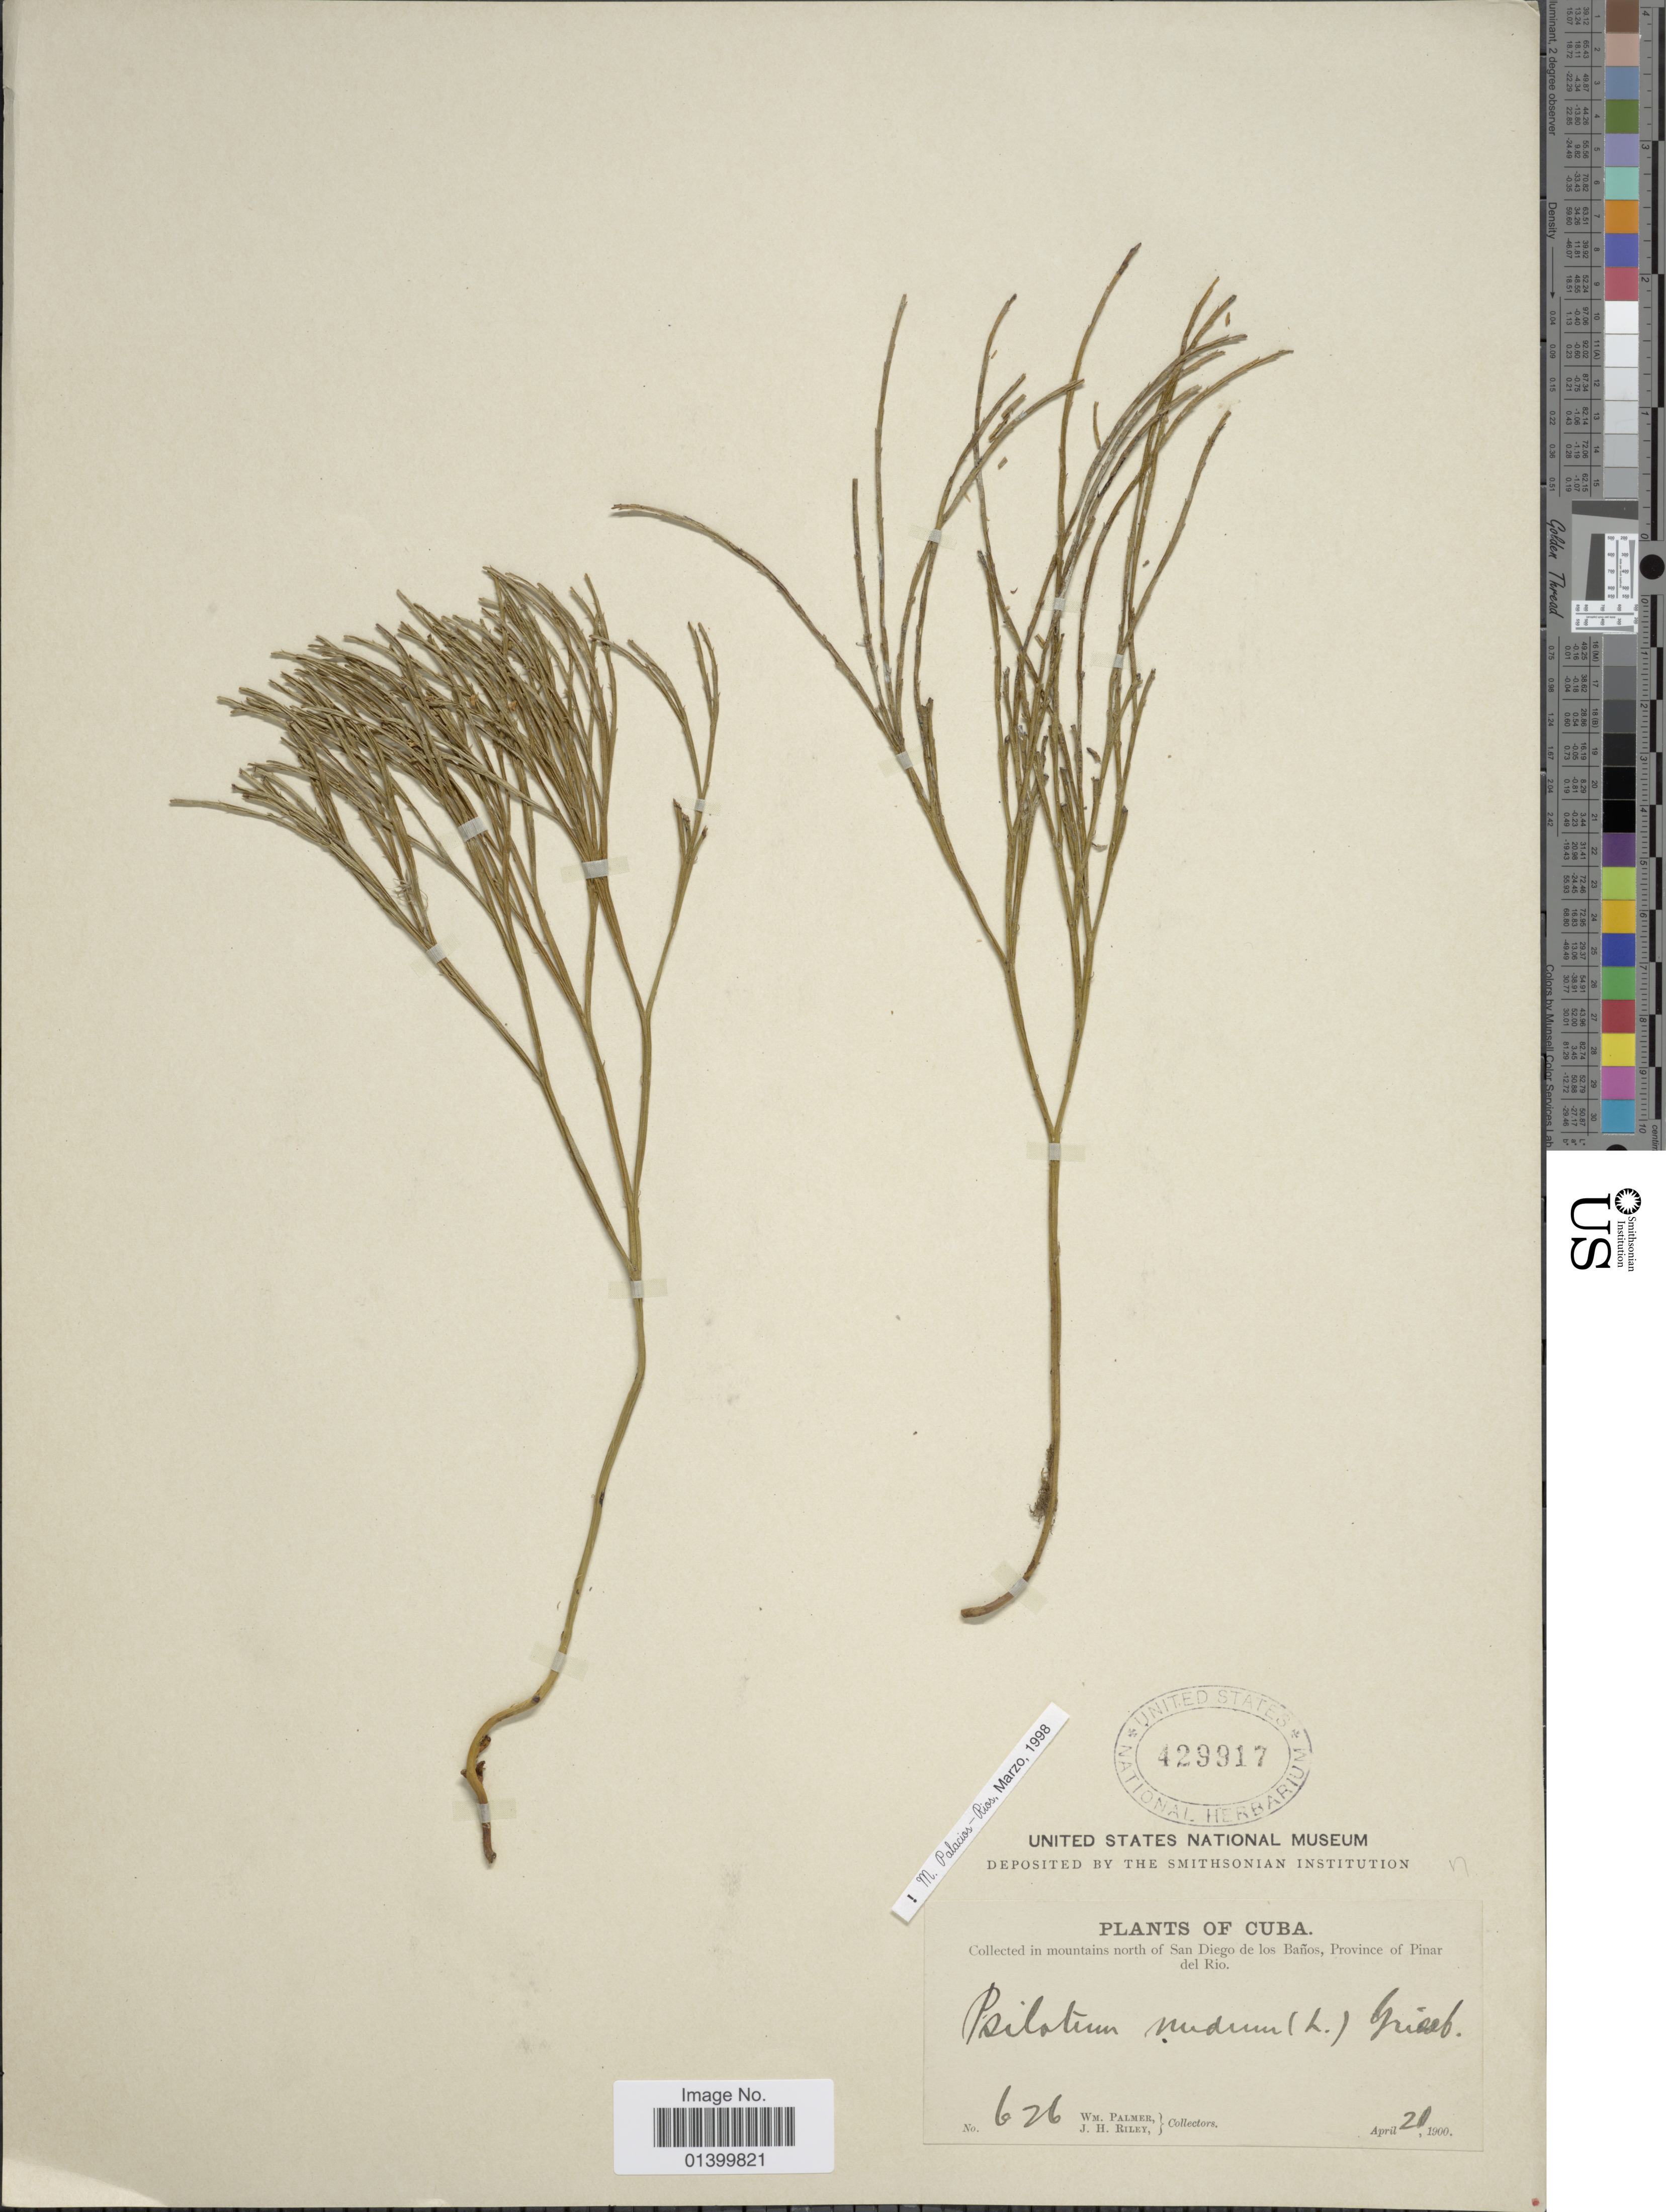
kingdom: Plantae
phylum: Tracheophyta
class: Polypodiopsida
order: Psilotales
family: Psilotaceae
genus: Psilotum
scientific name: Psilotum nudum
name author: (L.) P. Beauv.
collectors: W. Palmer & J. H. Riley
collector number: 626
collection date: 1900-04-21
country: Cuba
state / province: Pinar del Río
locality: Plants of Cuba. Collected in mountains north of San Diego de los Baños, Province of Pinar del Rio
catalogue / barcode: US 429917